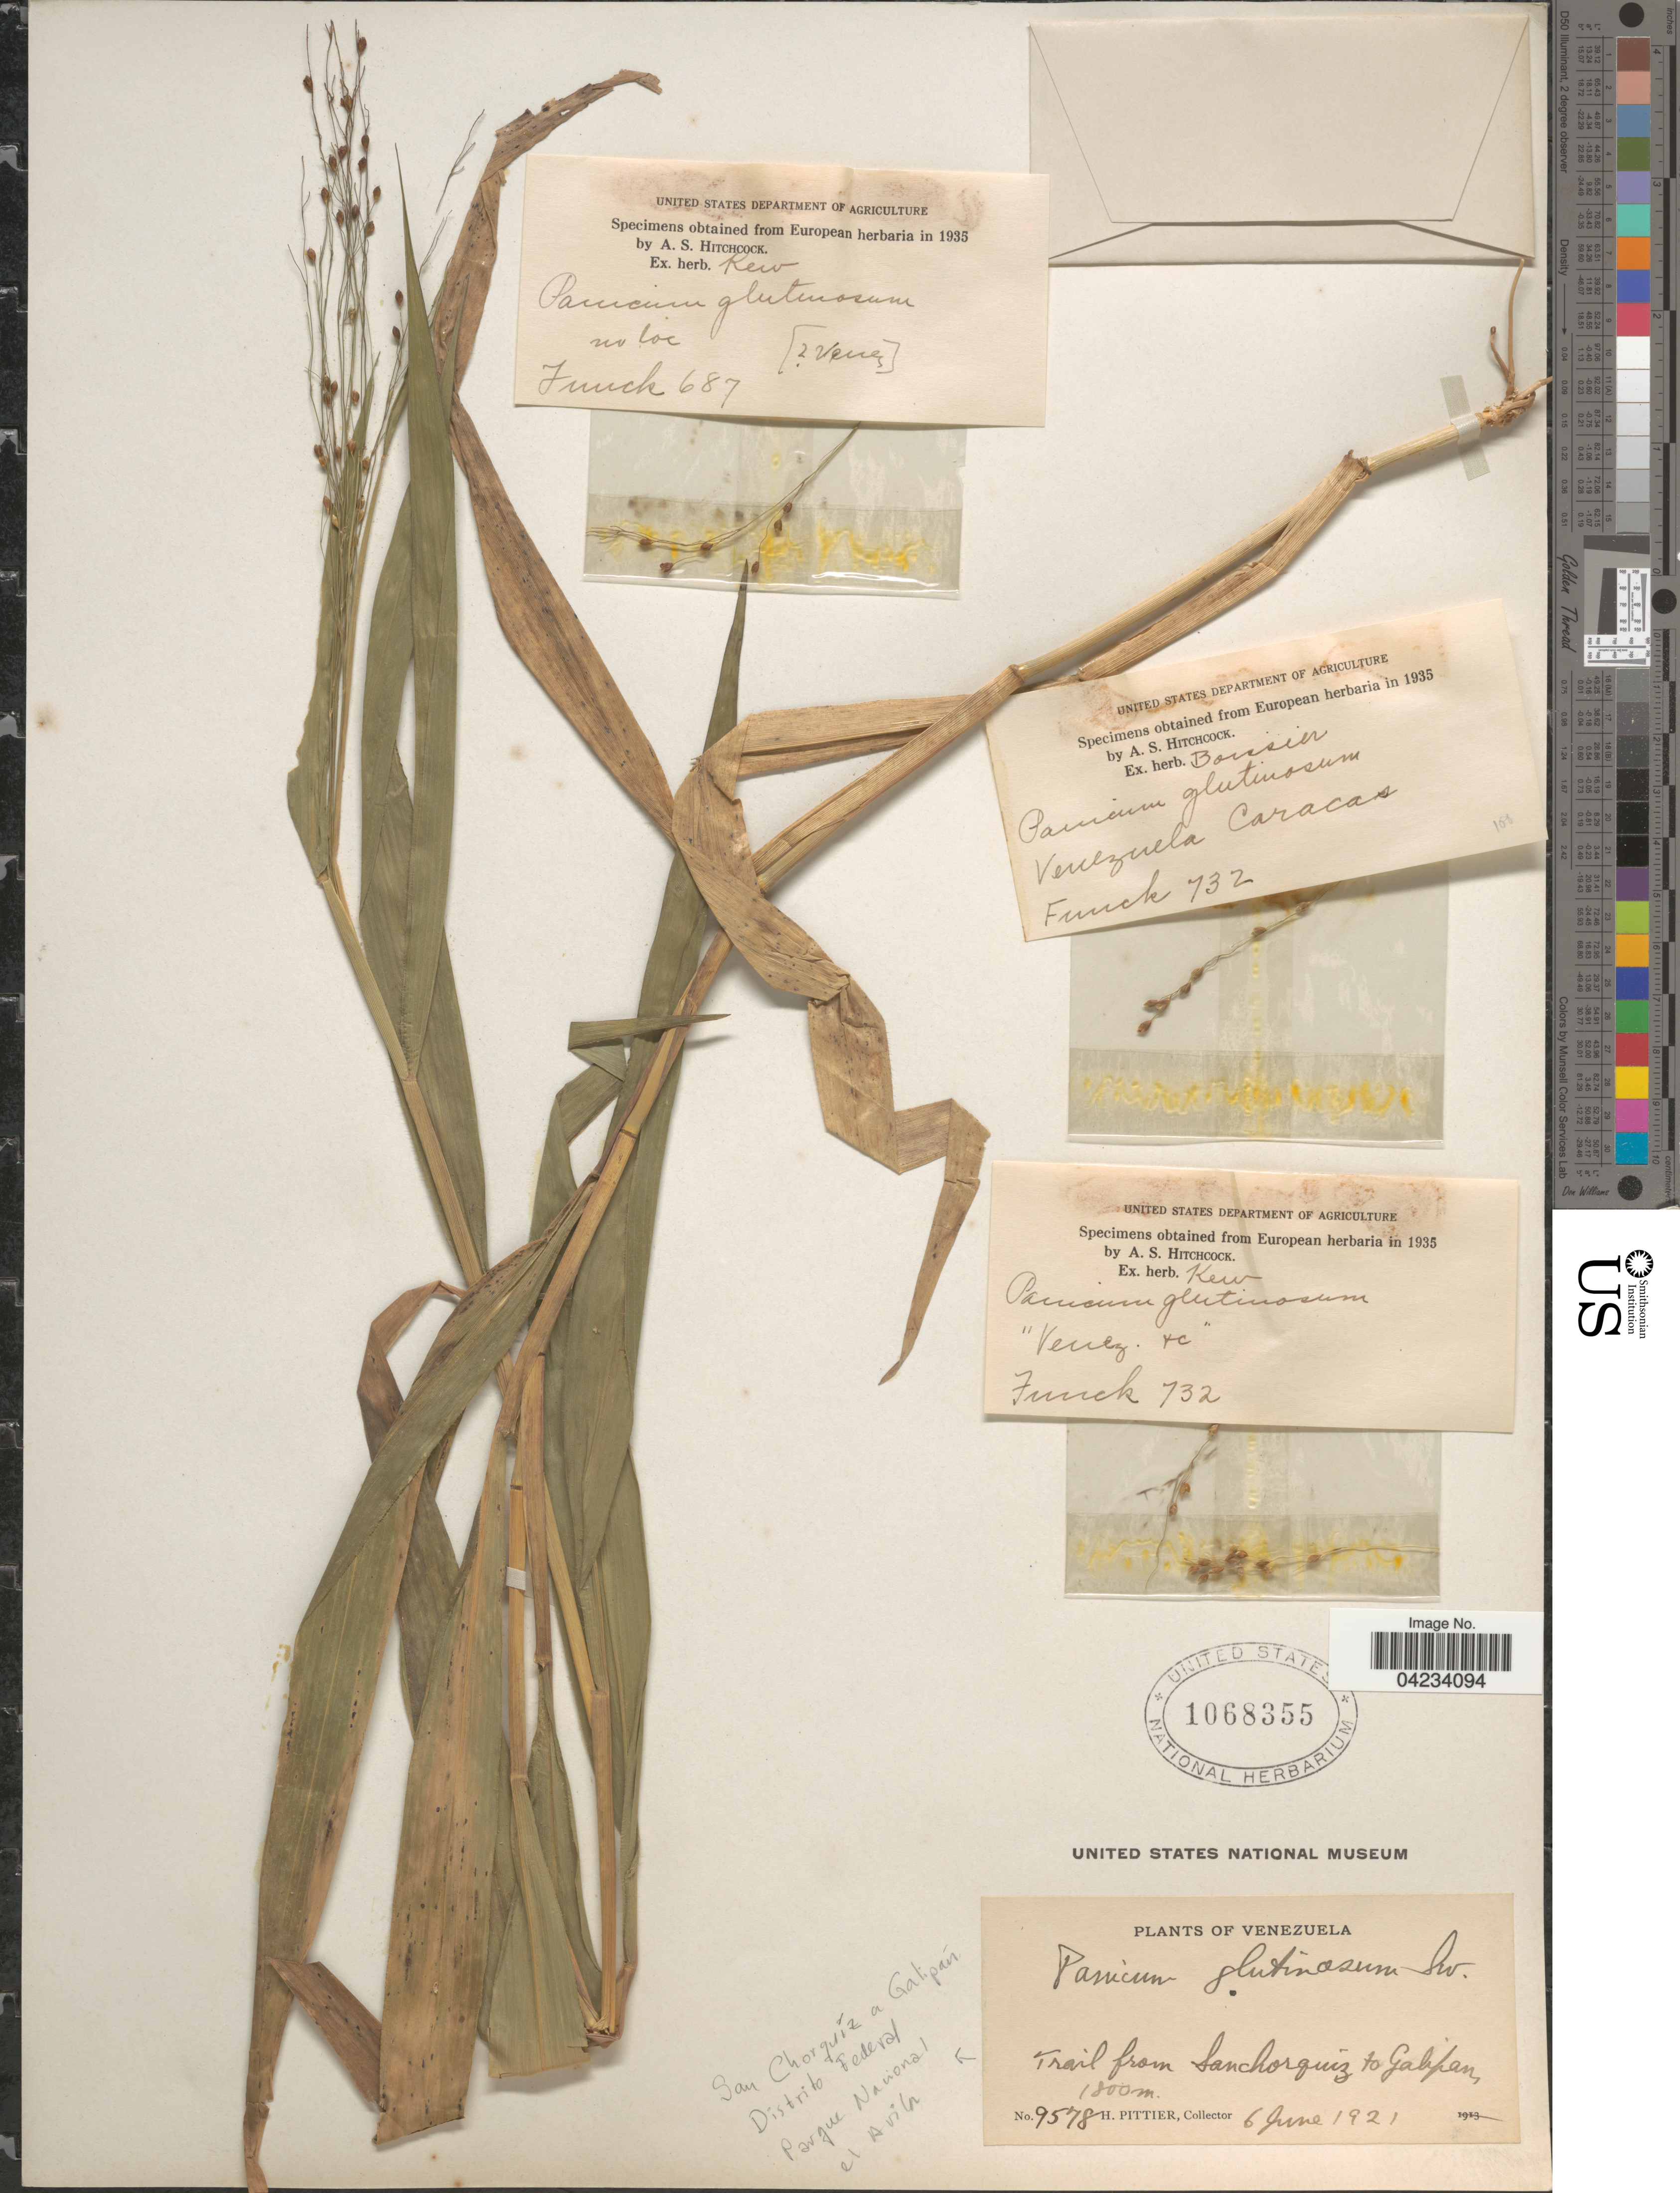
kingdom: Plantae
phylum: Tracheophyta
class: Liliopsida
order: Poales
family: Poaceae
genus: Homolepis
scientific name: Homolepis glutinosa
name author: (Sw.) Zuloaga & Soderstr.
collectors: -. Funck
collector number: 732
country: Venezuela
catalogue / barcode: US 1068355-4